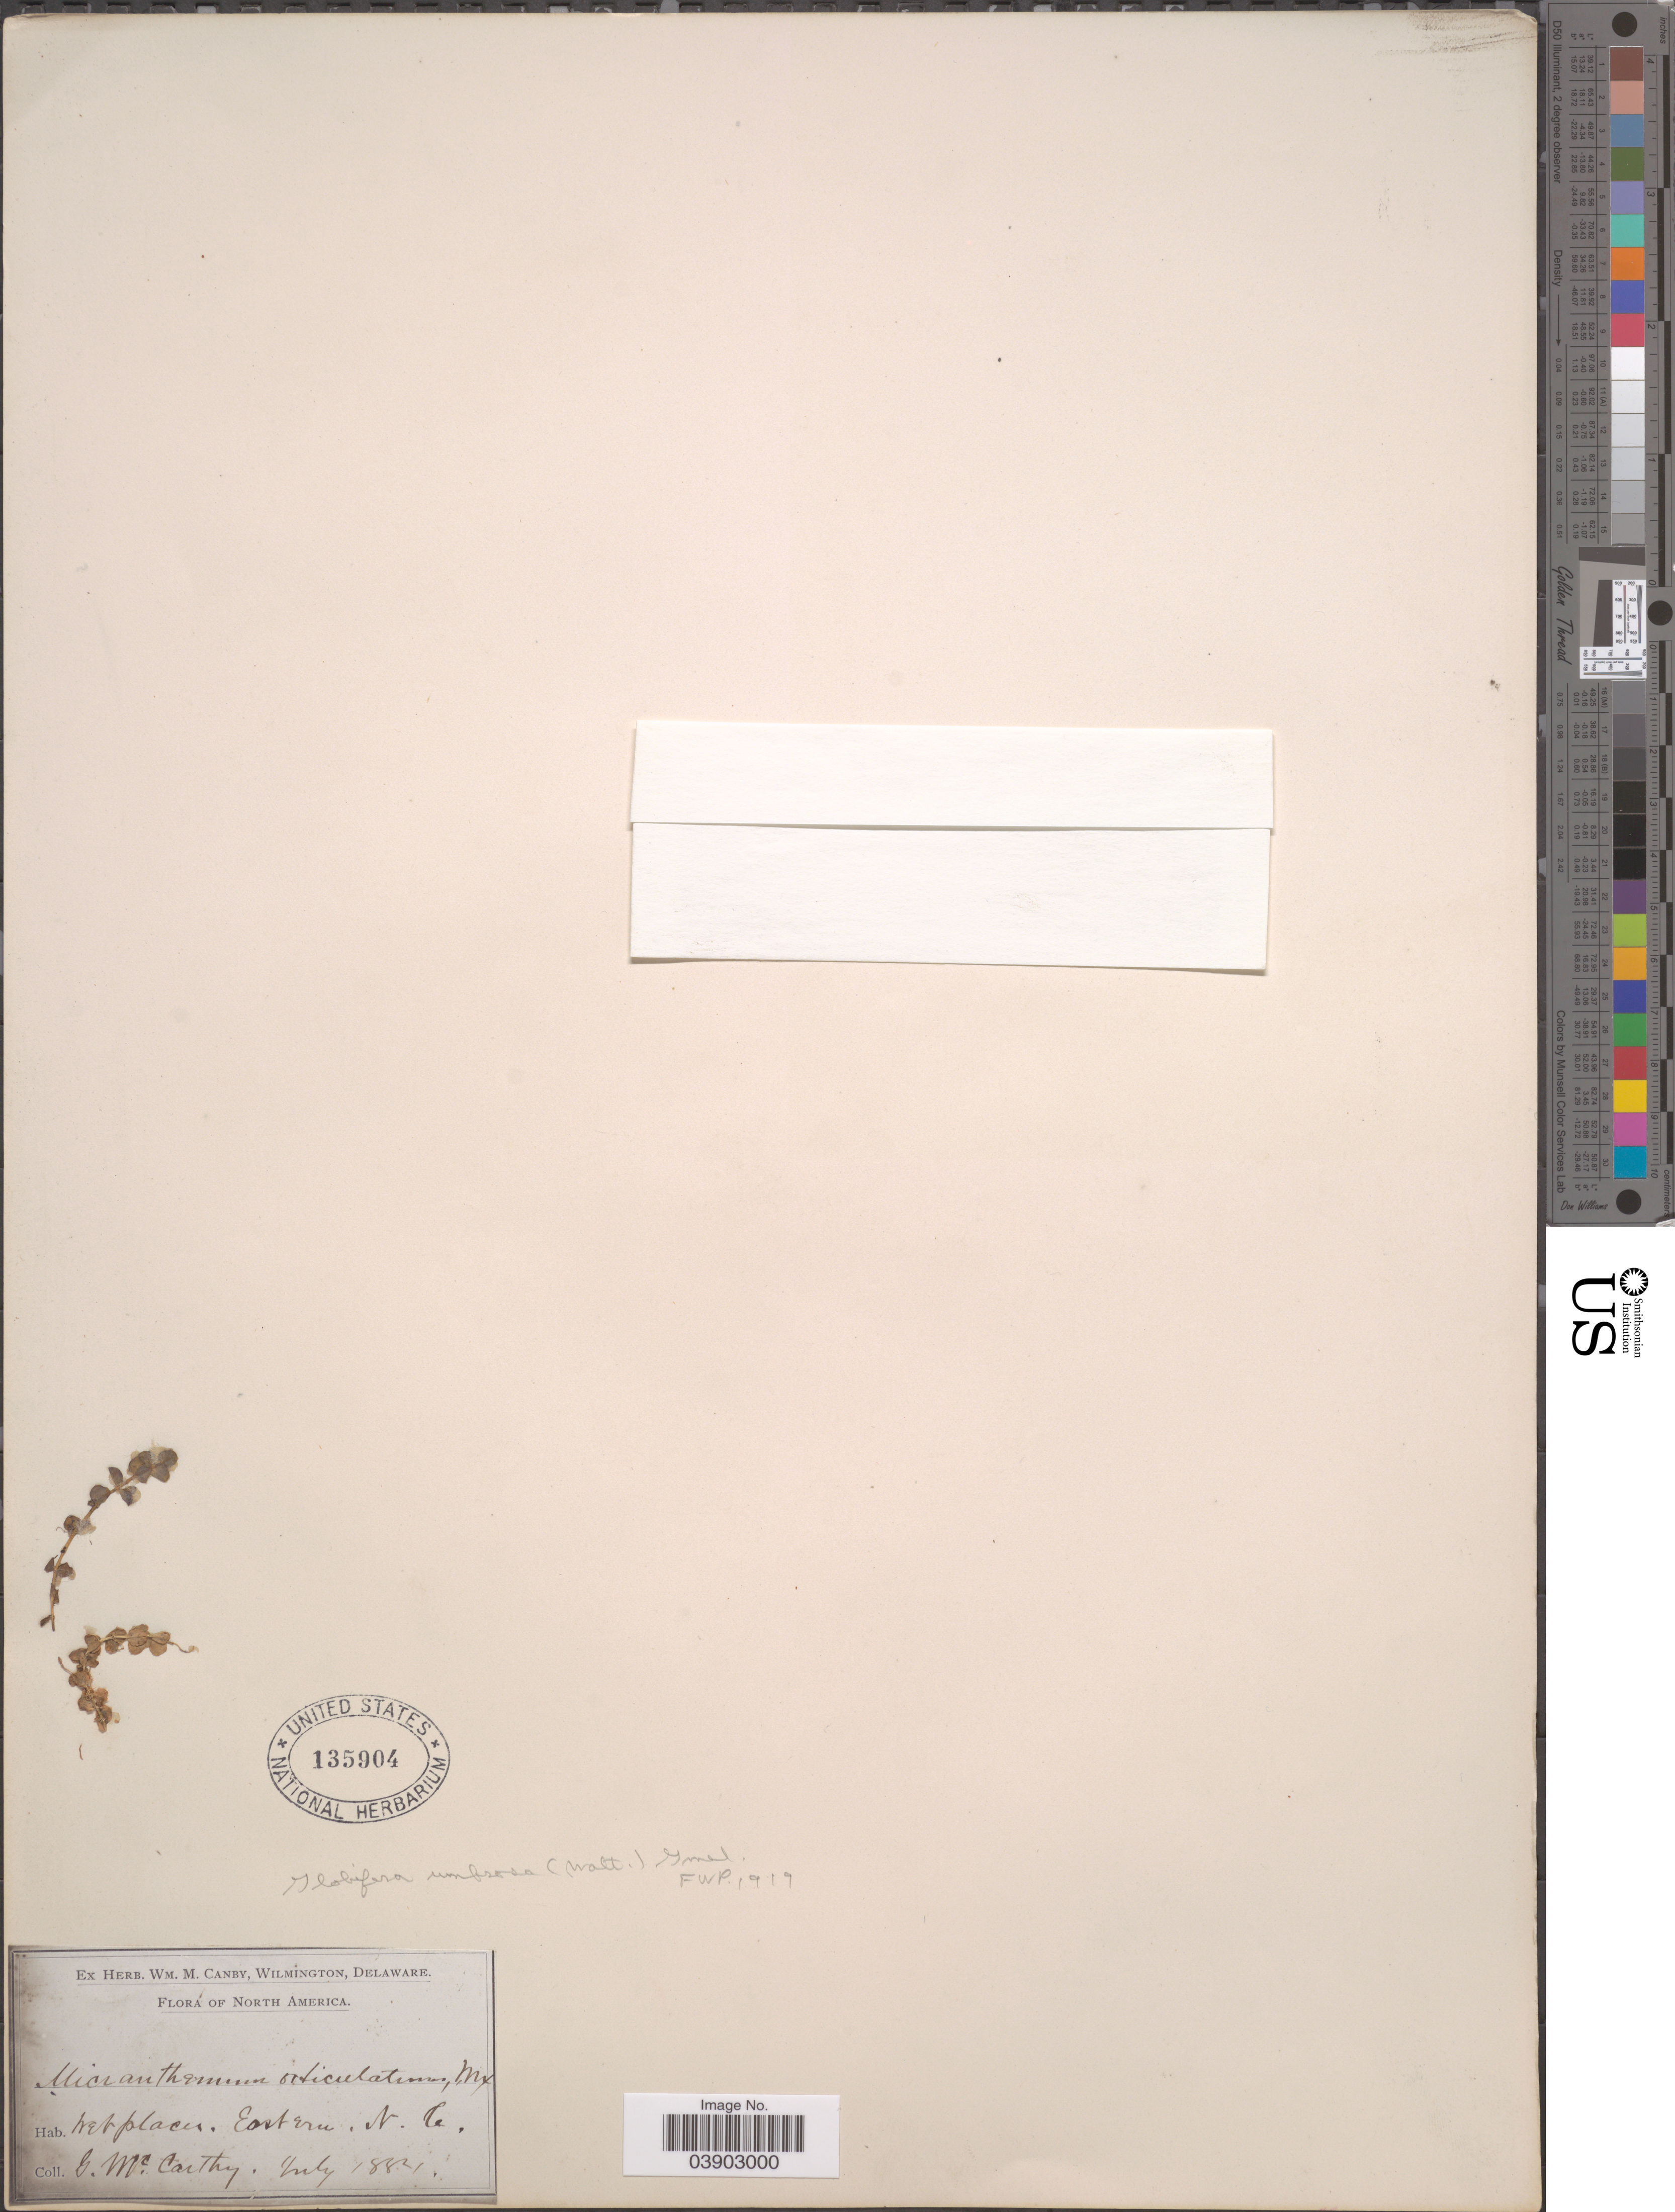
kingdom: Plantae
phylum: Tracheophyta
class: Magnoliopsida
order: Lamiales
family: Linderniaceae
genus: Micranthemum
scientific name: Micranthemum umbrosum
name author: (J.F. Gmel.) S.F. Blake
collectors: G. McCarthy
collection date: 1884-07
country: United States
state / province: North Carolina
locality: Wet places. Eastern.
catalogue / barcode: US 135904